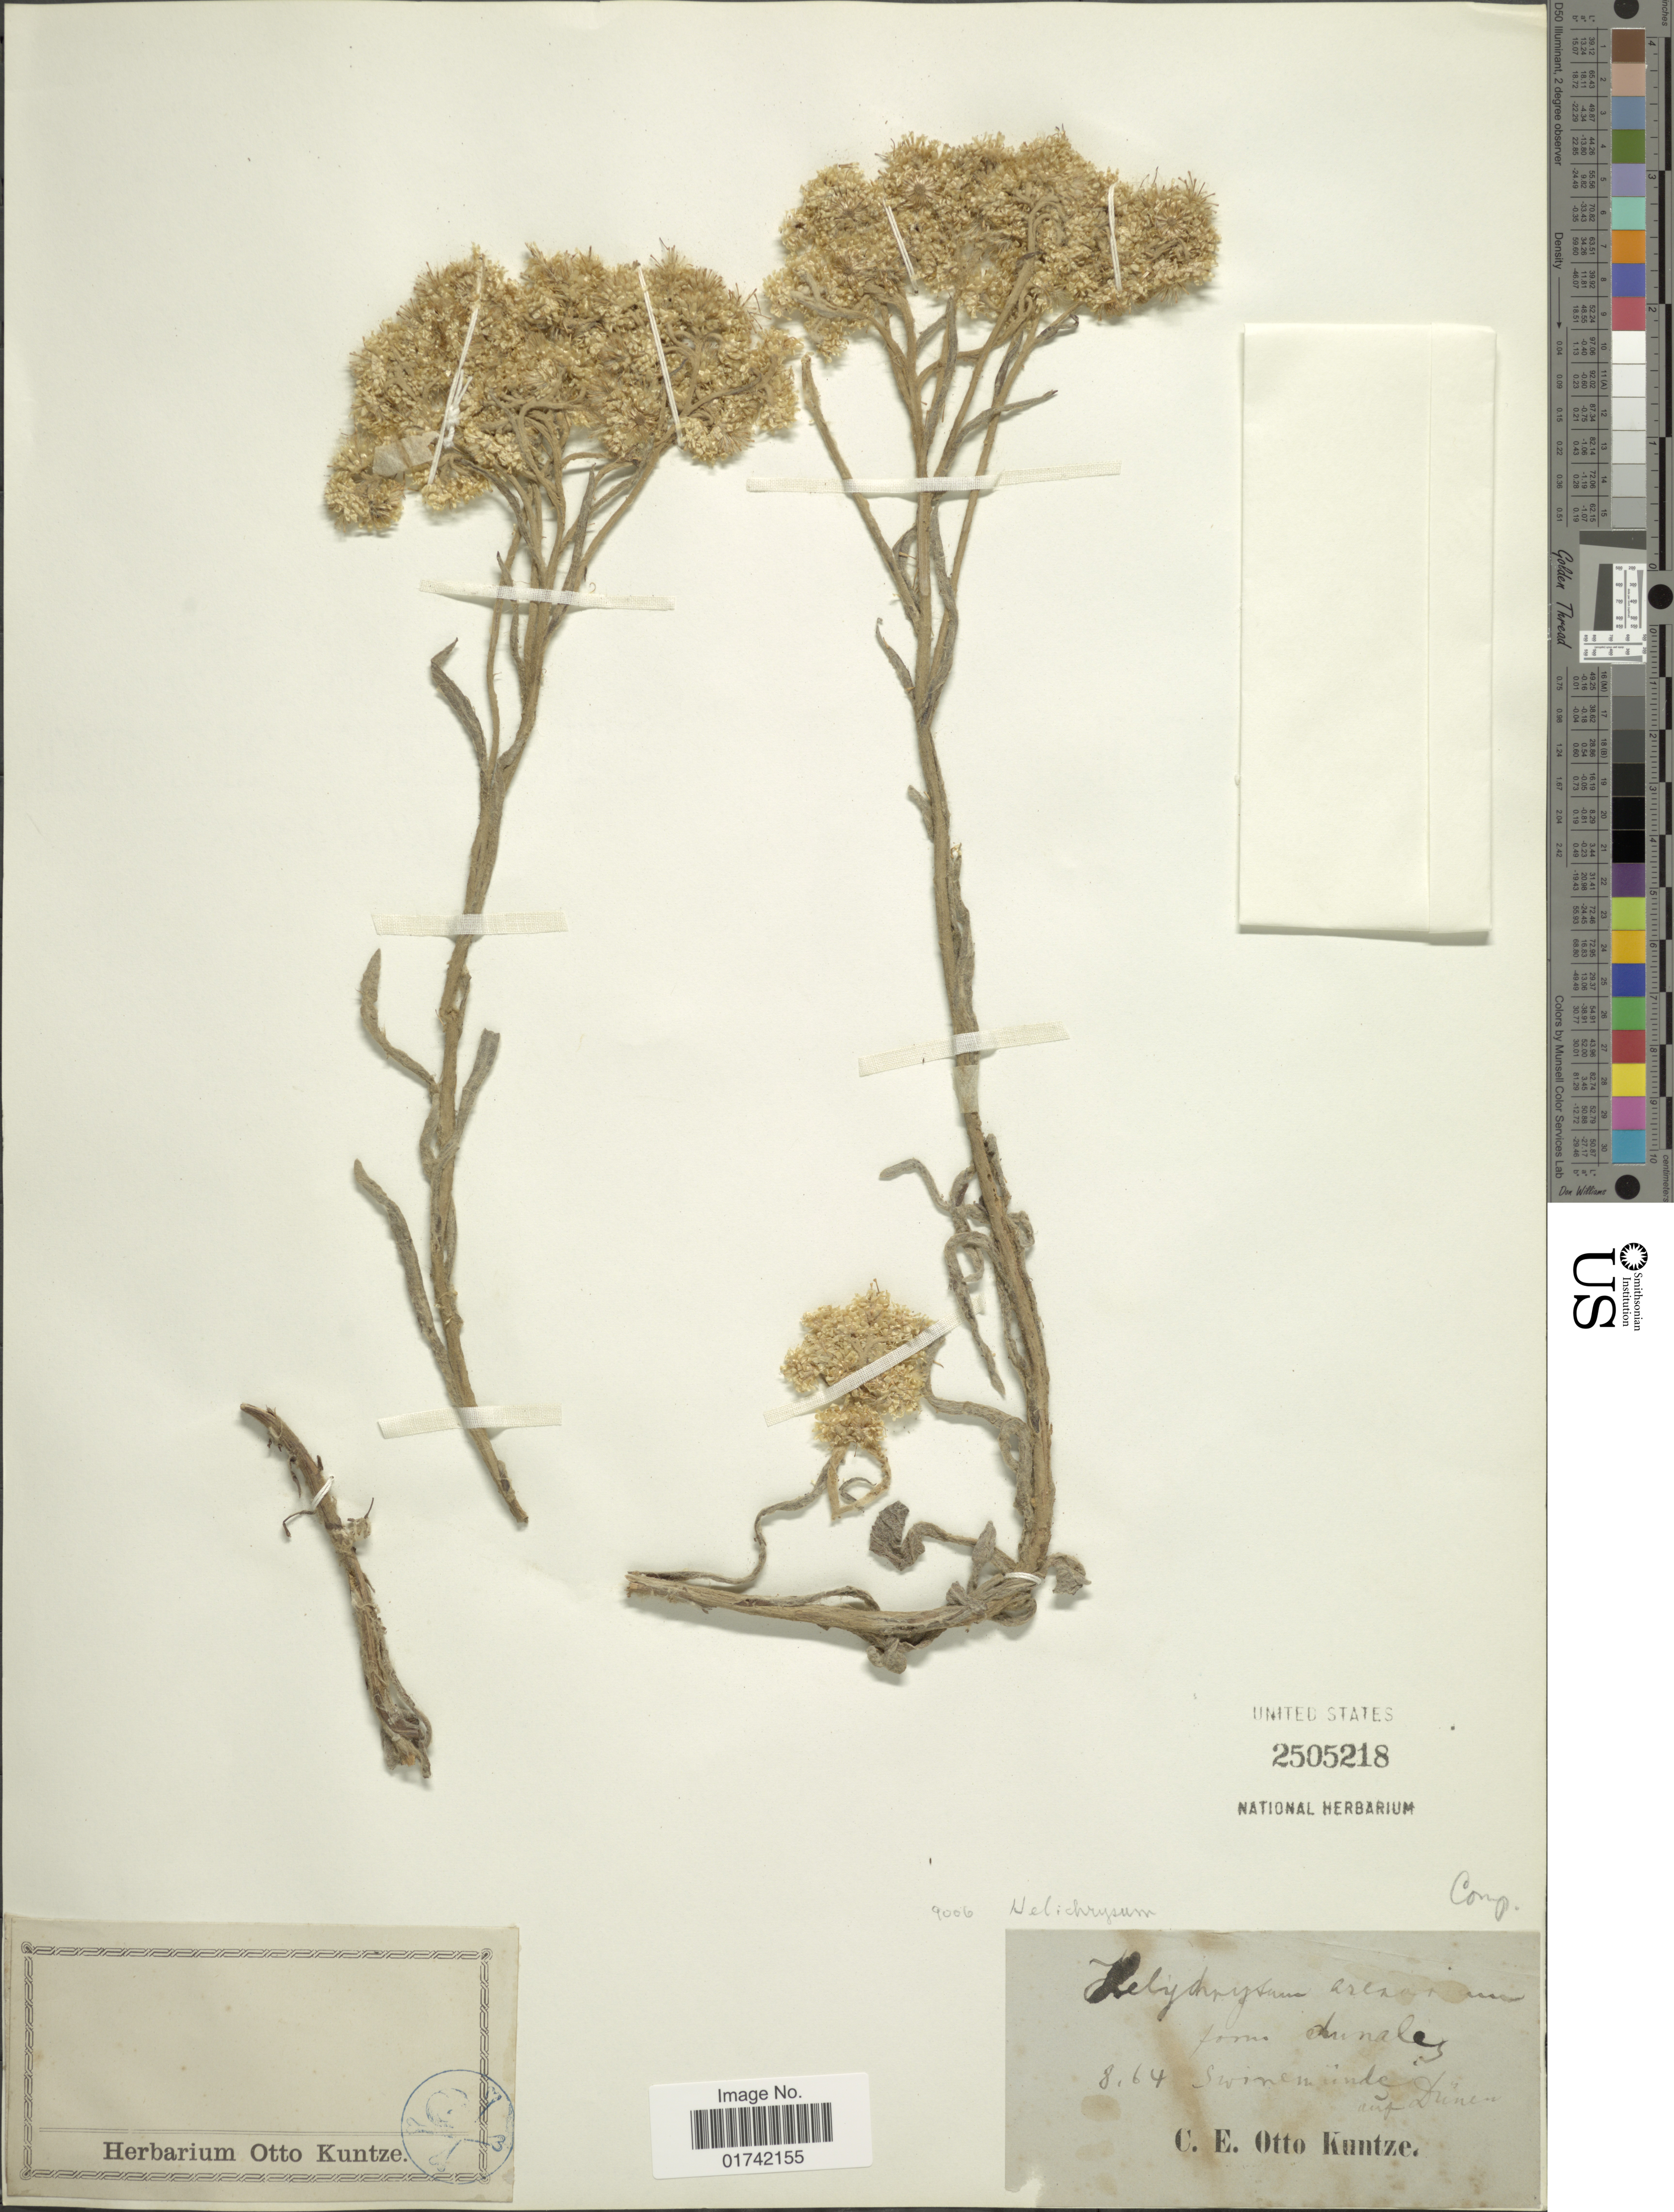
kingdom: Plantae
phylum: Tracheophyta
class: Magnoliopsida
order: Asterales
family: Asteraceae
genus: Helichrysum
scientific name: Helichrysum arenarium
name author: (L.) Moench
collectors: C.E.O. Kuntze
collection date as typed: Transcribed d/m/y: /8/64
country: Poland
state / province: Zachodniopomorskie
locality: Swinemünde auf Dünen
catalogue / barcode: US 2505218